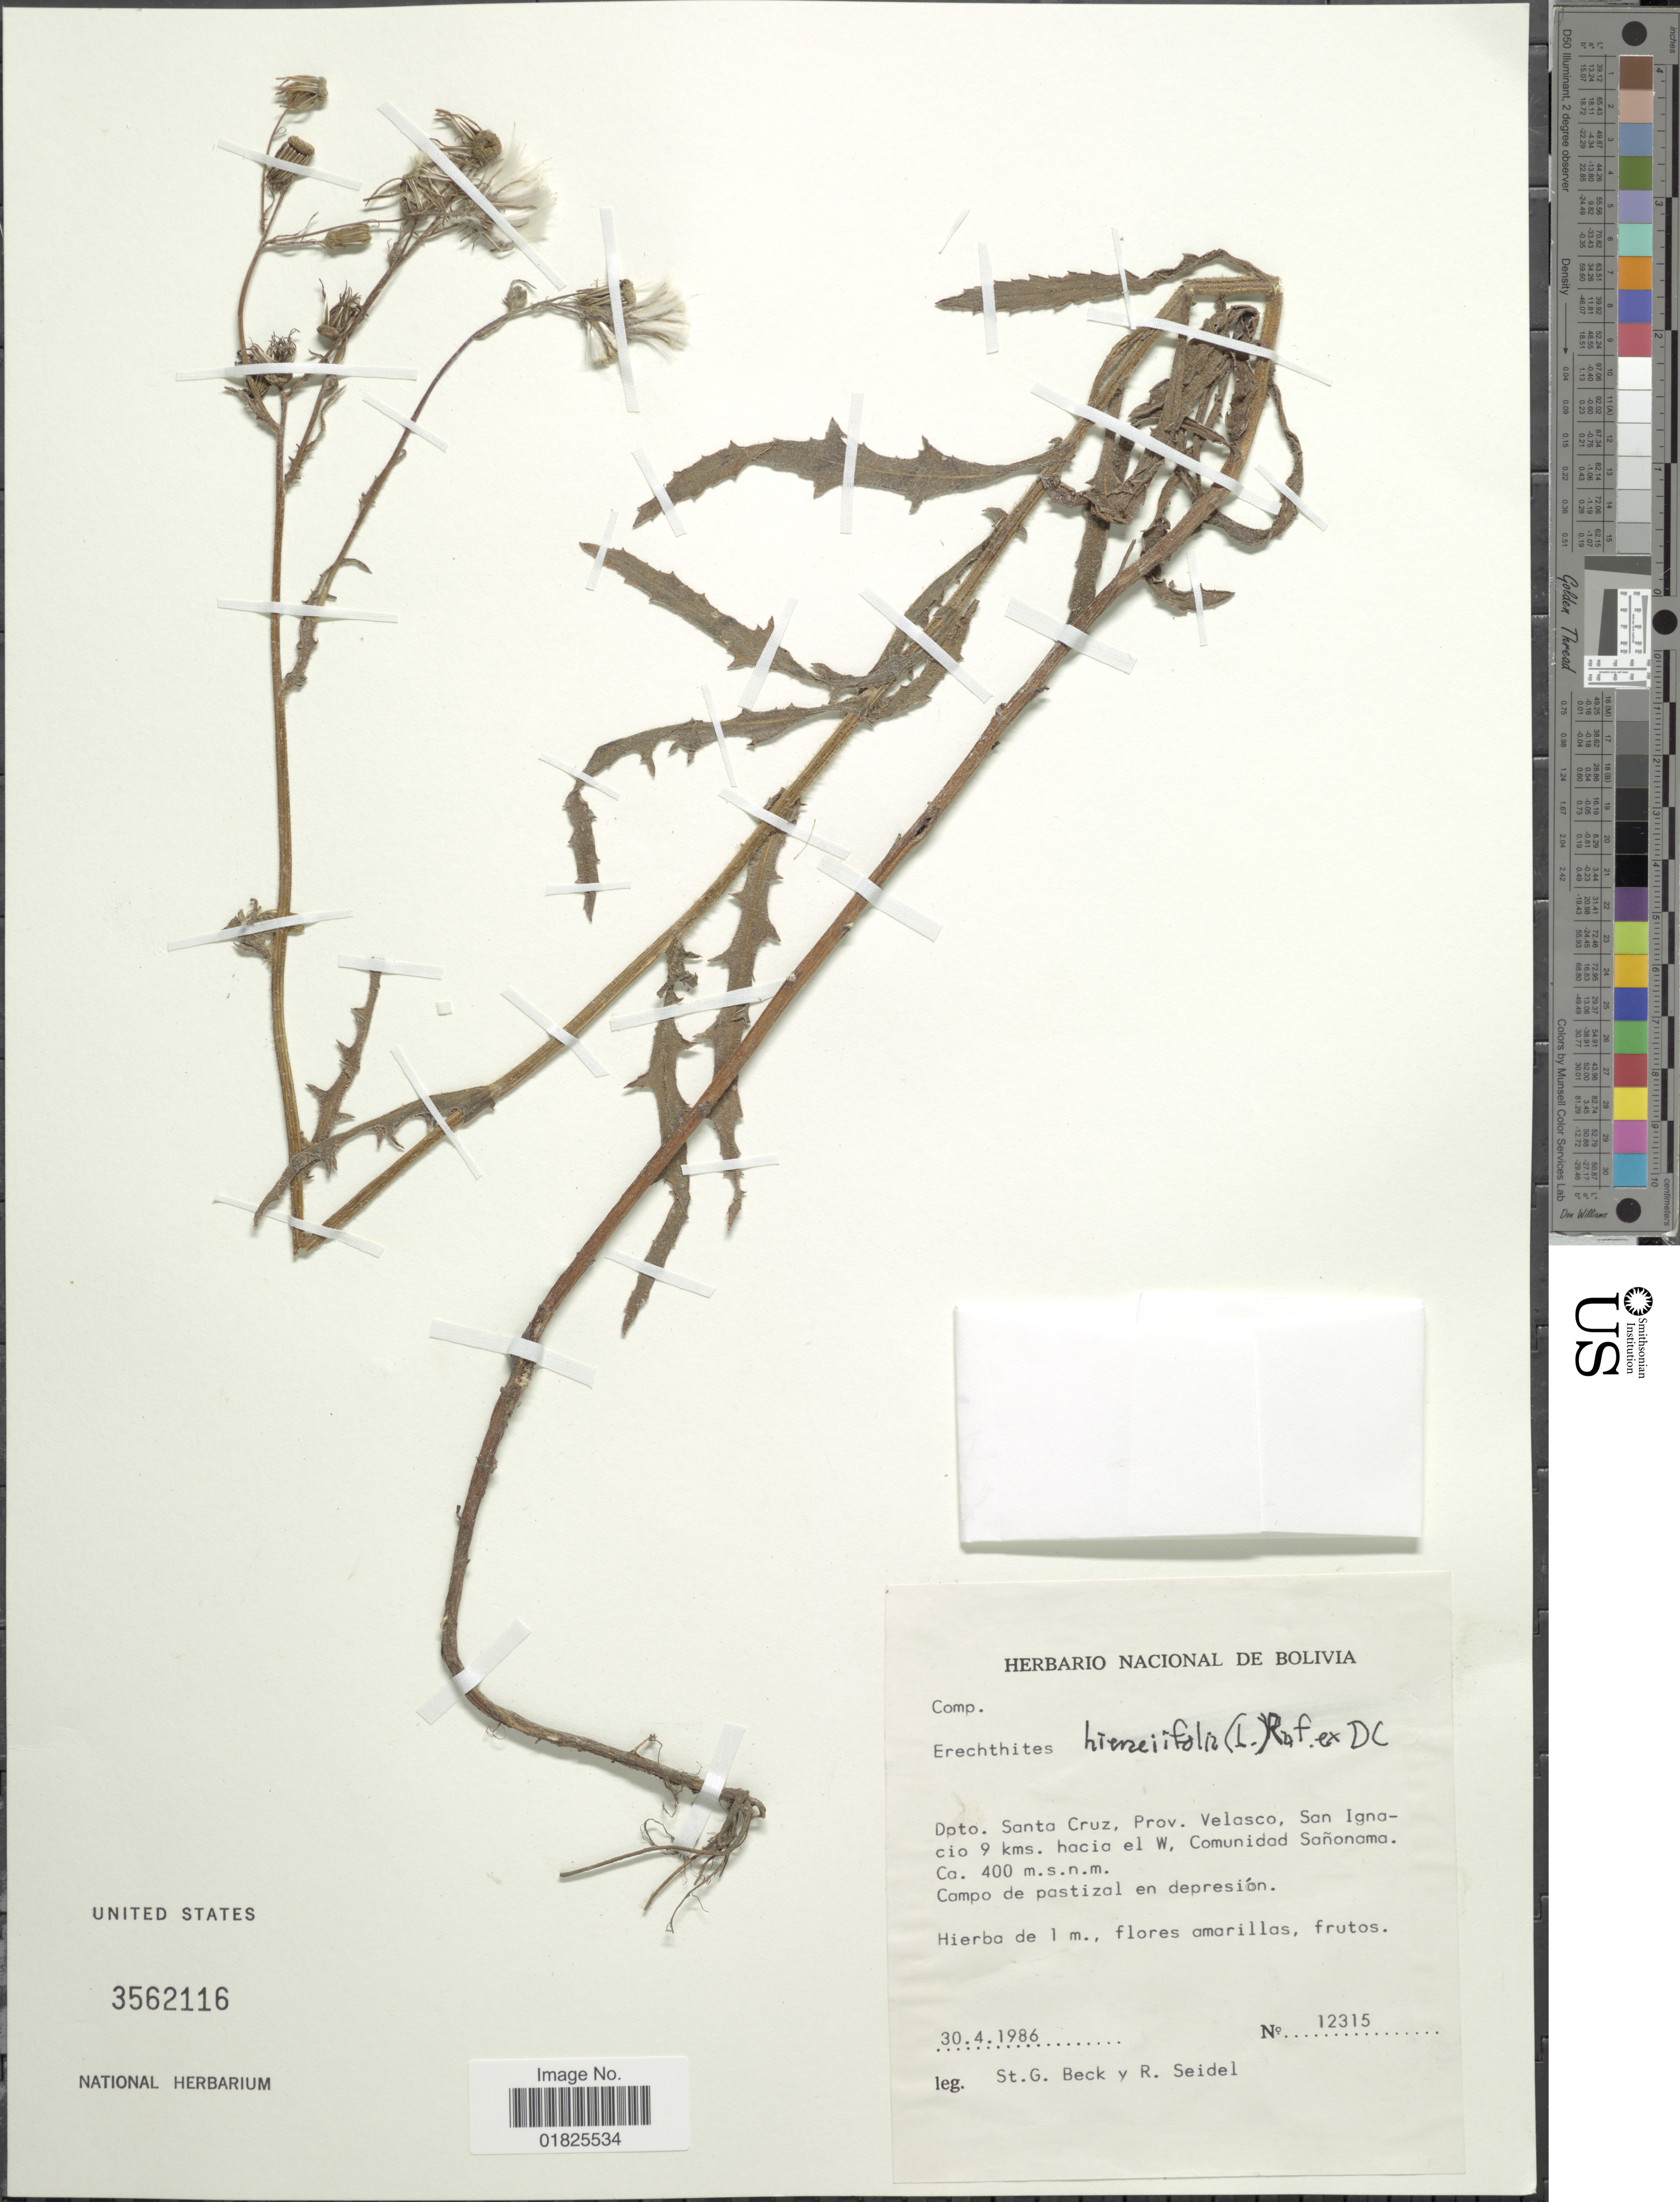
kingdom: Plantae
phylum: Tracheophyta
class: Magnoliopsida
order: Asterales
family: Asteraceae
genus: Erechtites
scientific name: Erechtites hieraciifolius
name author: (L.) Raf. ex DC.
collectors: S. G. Beck & R. Seidel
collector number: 12315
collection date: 1986-04-30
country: Bolivia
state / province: Santa Cruz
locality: Prov. Velasco, San Ignancio 9 kms. hacia el W. comunidad Sanonama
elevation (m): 400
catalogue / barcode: US 3562116